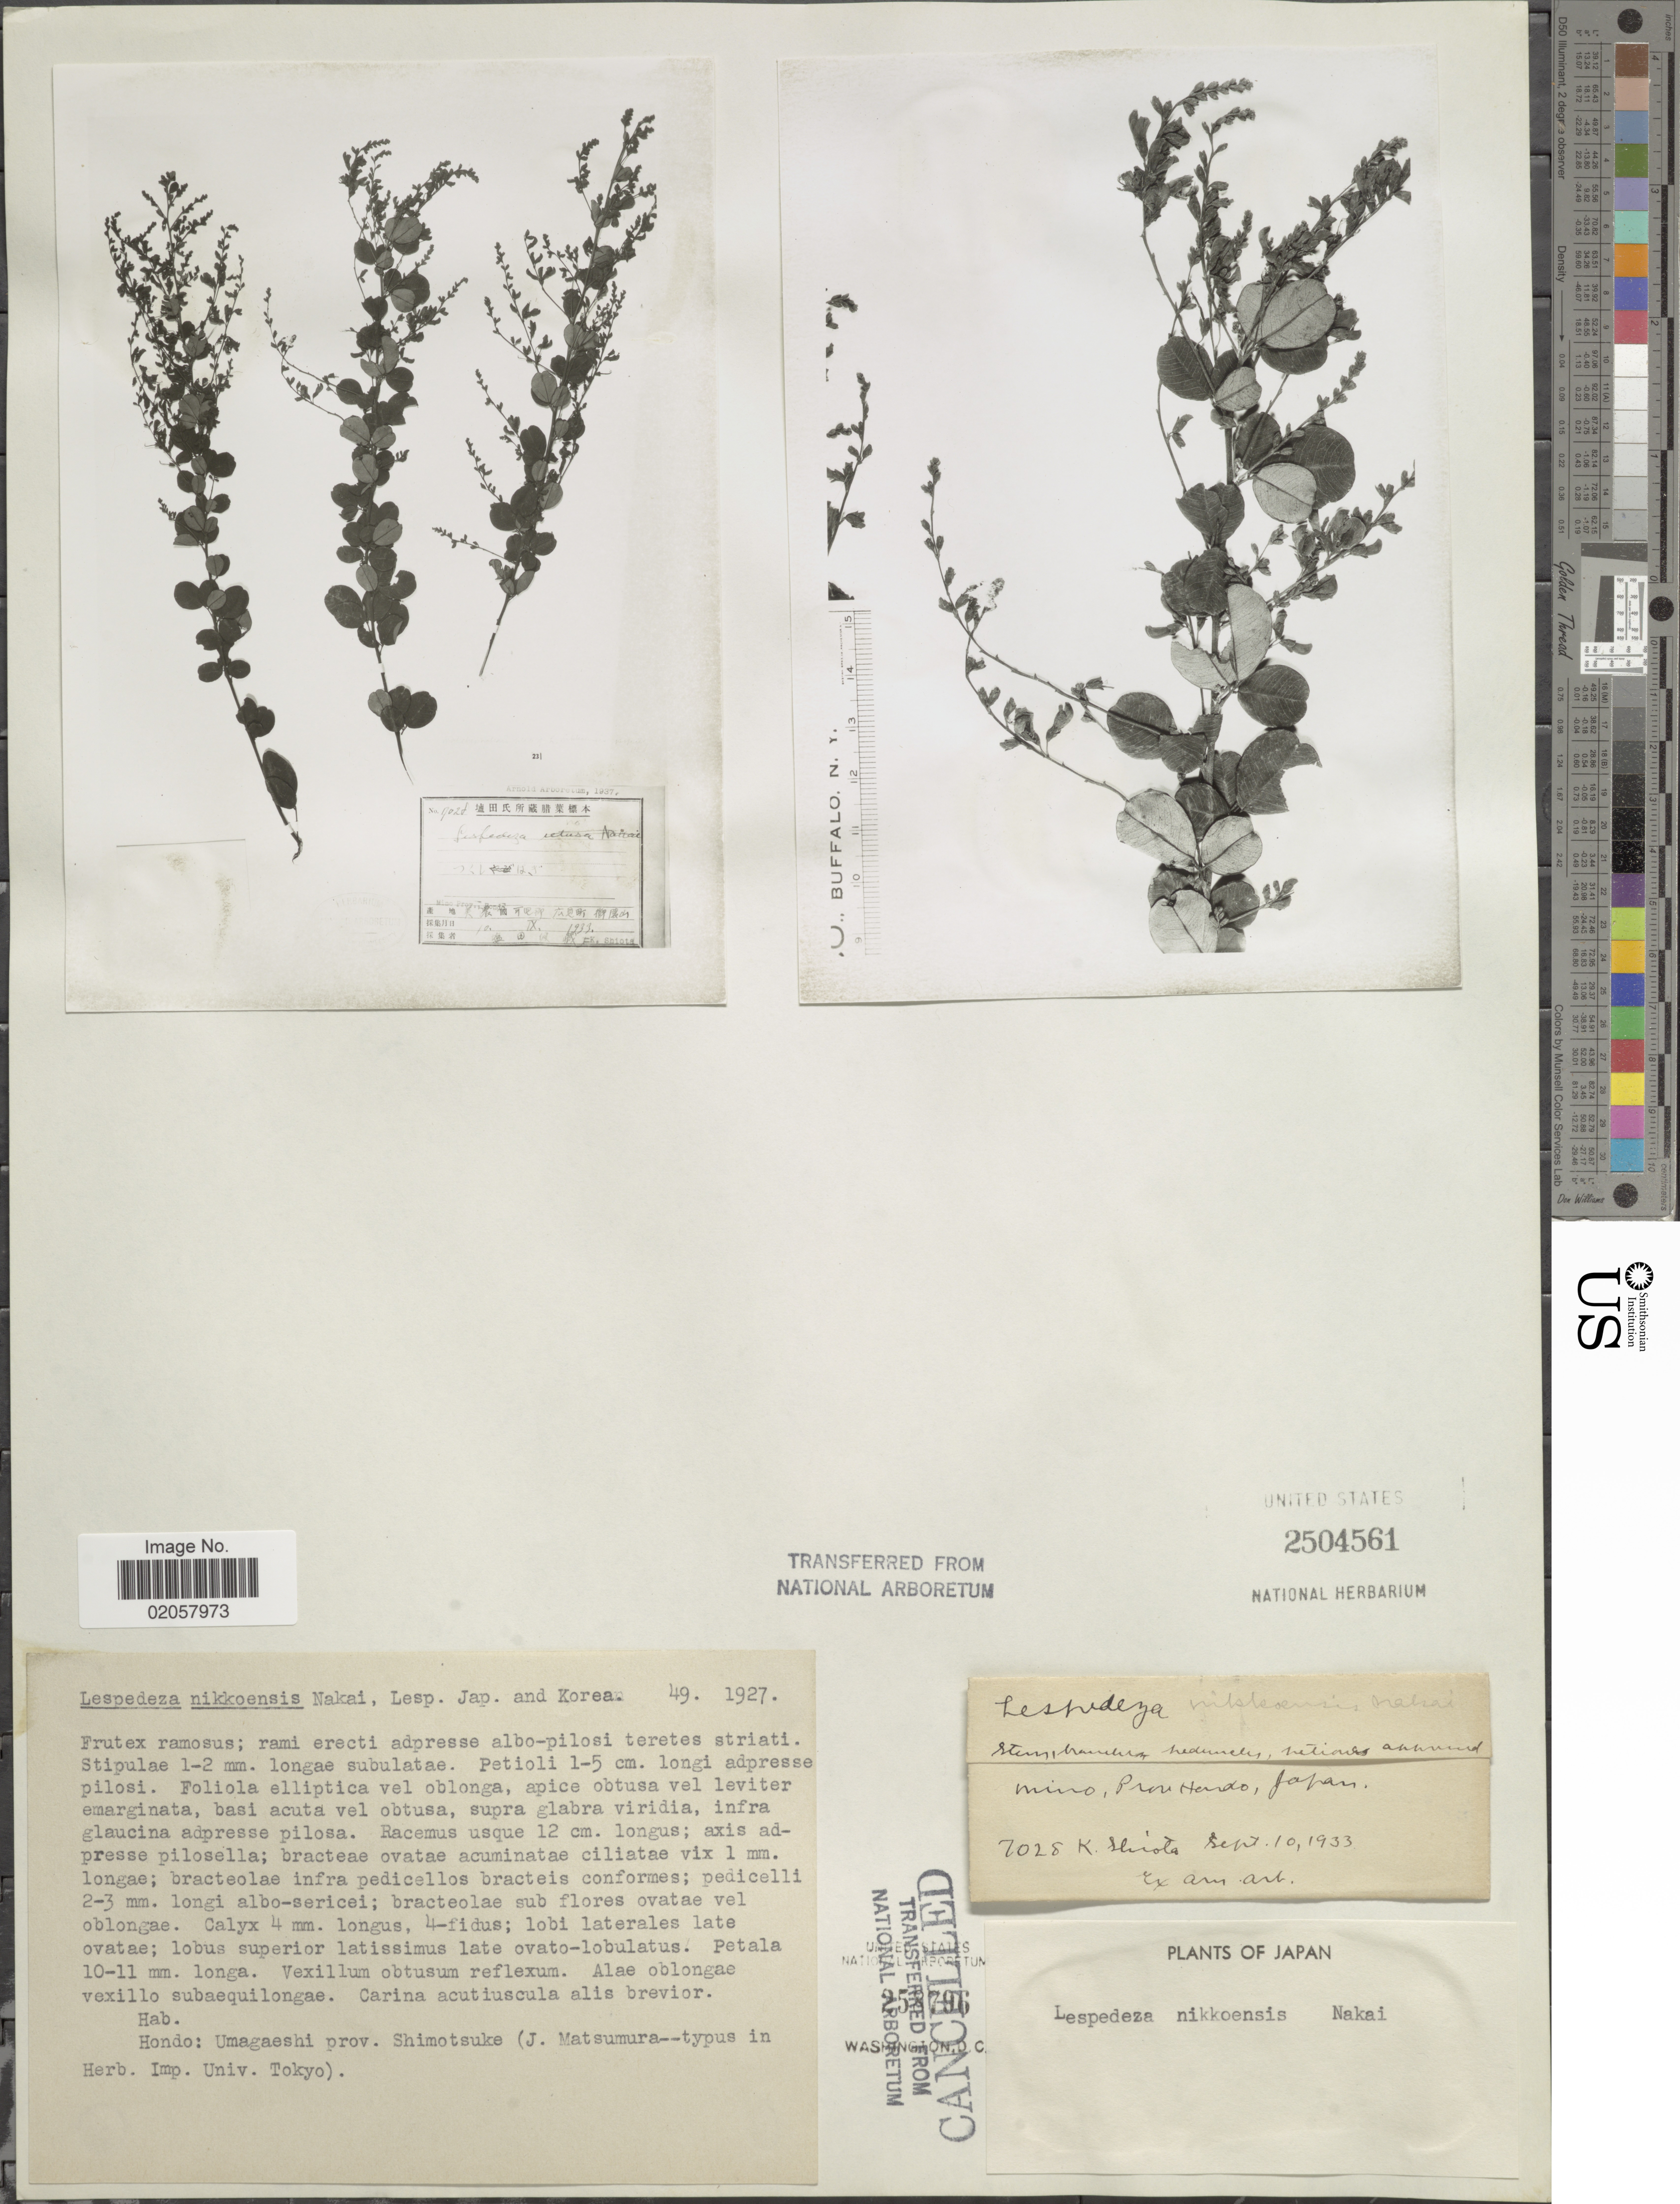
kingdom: Plantae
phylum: Tracheophyta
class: Magnoliopsida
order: Fabales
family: Fabaceae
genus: Lespedeza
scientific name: Lespedeza nikkoensis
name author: Nakai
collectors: K. Shiota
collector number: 7028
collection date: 1933-09-10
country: Japan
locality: Hondo: Umagaeshi prov. Shimotsuke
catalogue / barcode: US 2504561